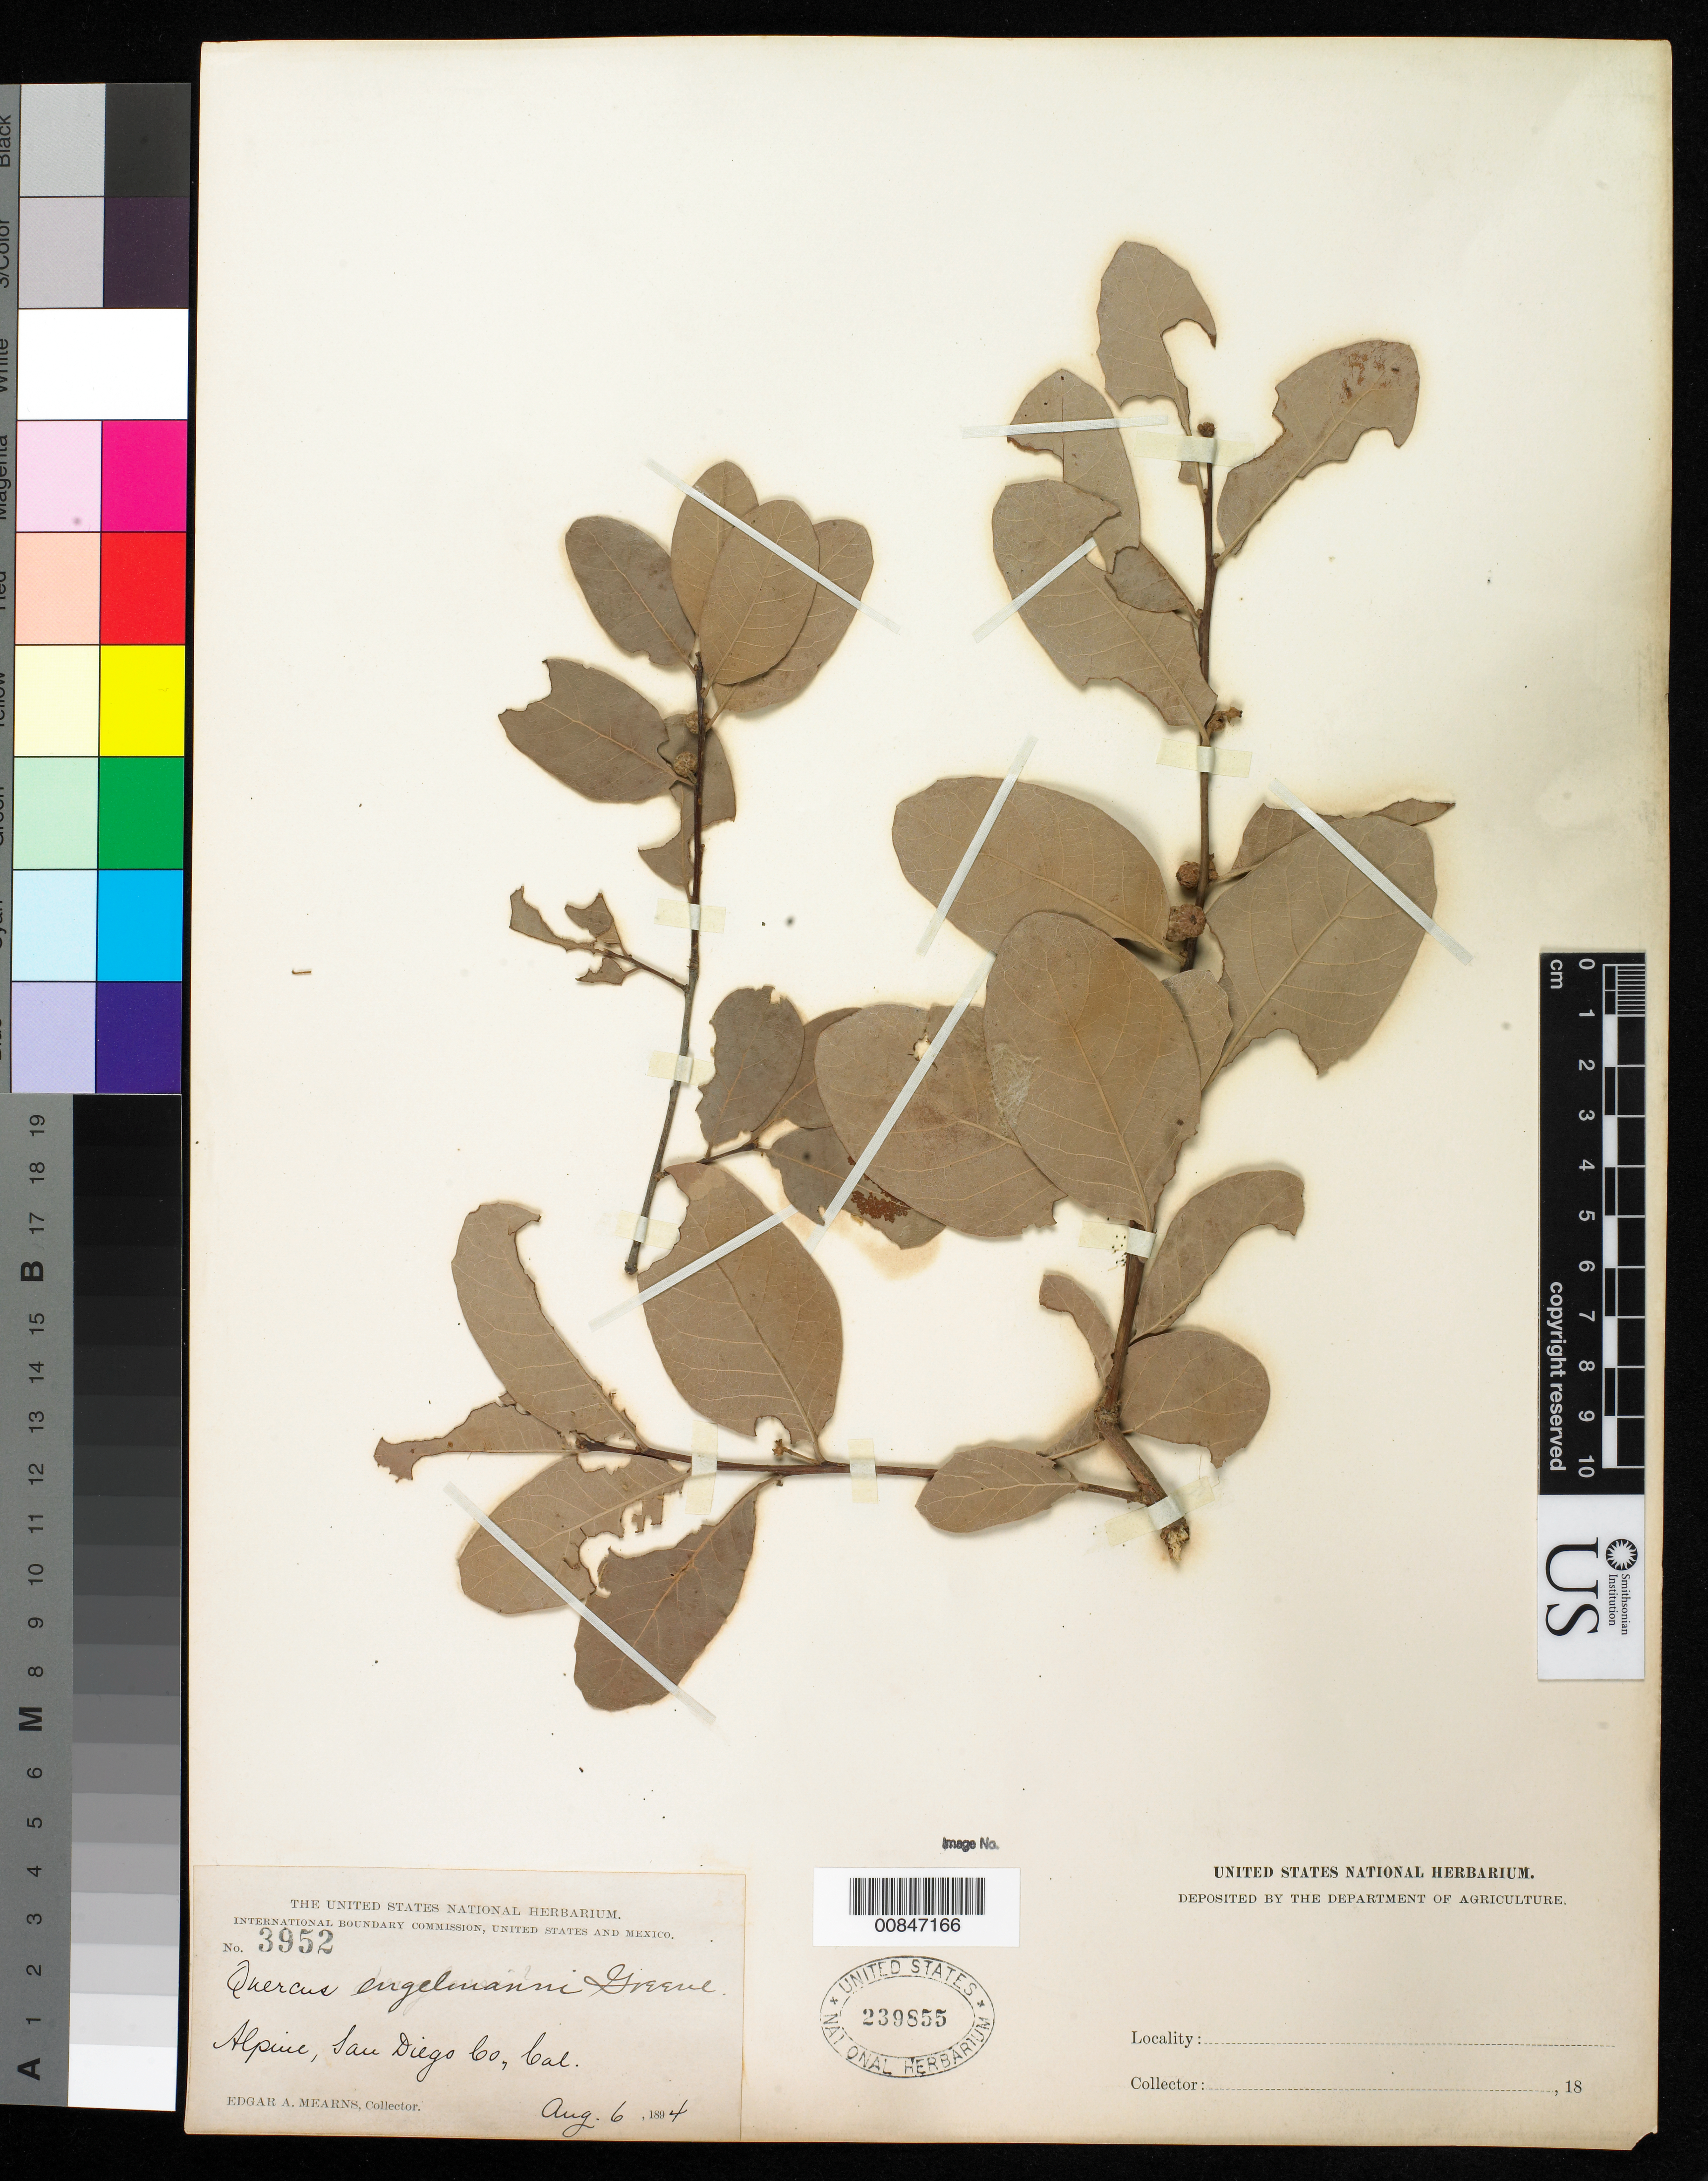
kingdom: Plantae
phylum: Tracheophyta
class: Magnoliopsida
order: Fagales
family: Fagaceae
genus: Quercus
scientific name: Quercus engelmannii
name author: Greene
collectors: E. A. Mearns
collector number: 3952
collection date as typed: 06 Aug 1894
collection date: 1894-08-06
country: United States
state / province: California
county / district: San Diego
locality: Alpine, San Diego County, California.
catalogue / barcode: US 239855